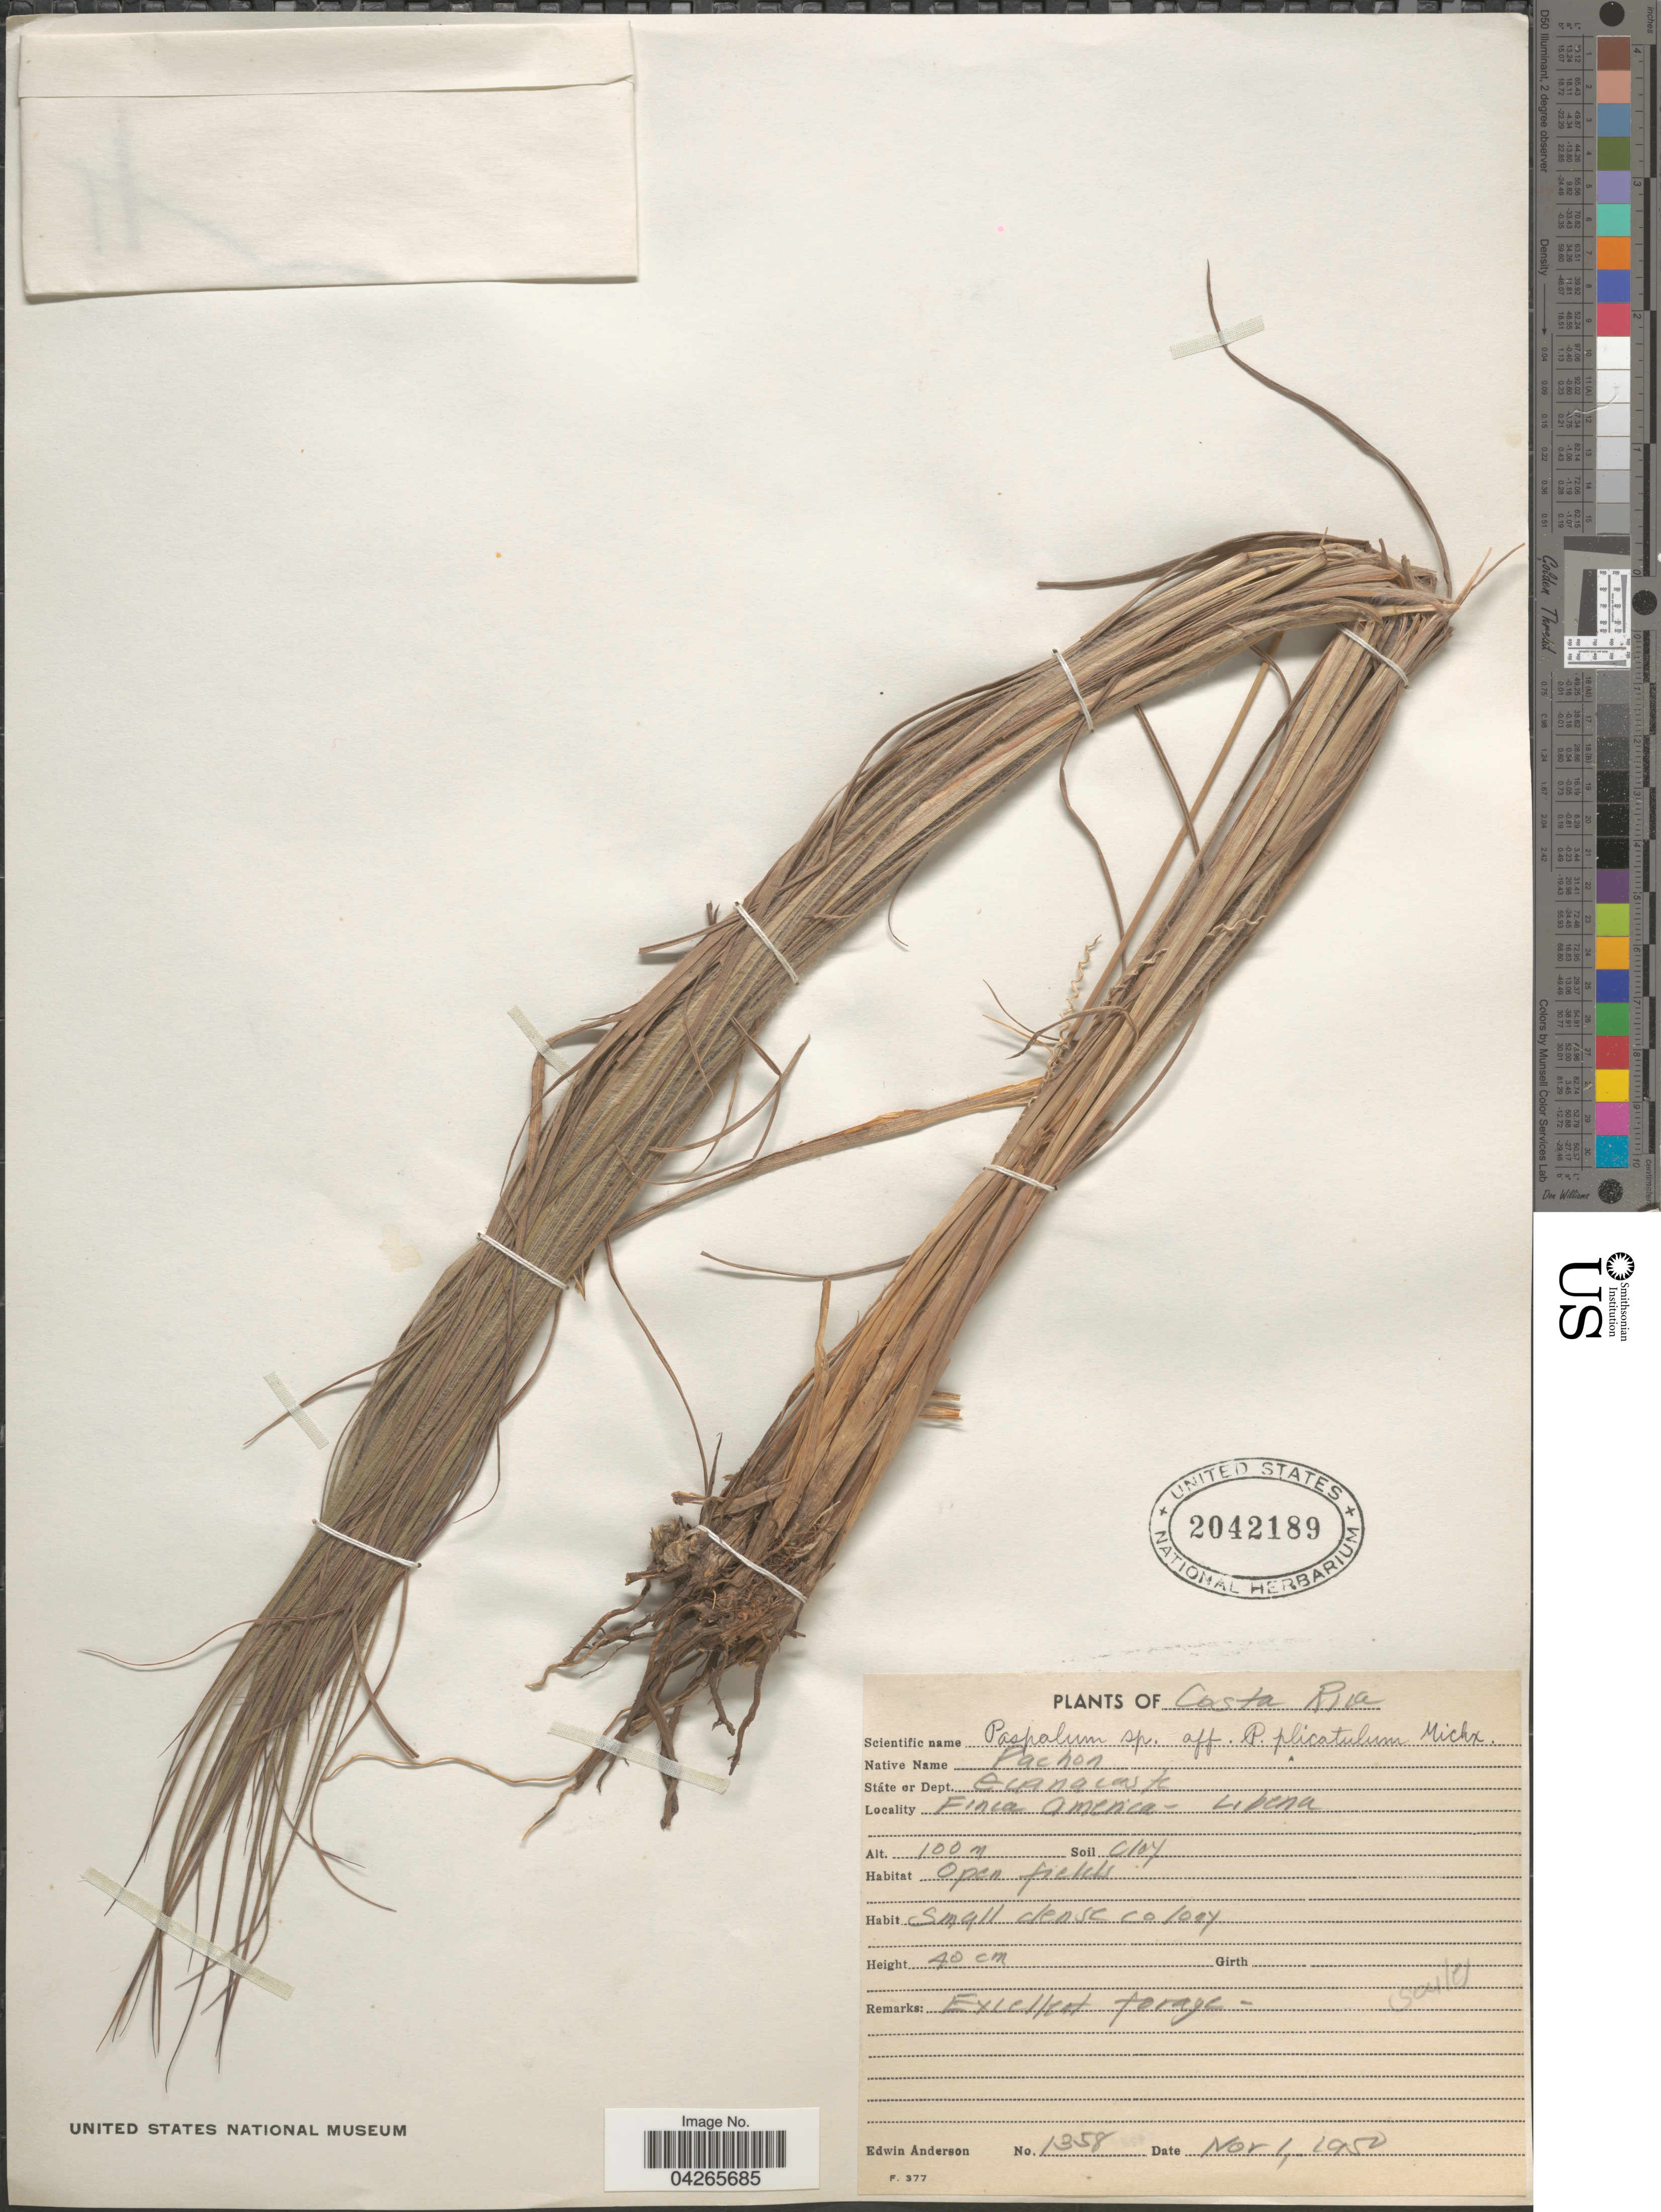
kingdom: Plantae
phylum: Tracheophyta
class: Liliopsida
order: Poales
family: Poaceae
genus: Paspalum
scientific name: Paspalum plicatulum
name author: Michx.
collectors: E. Anderson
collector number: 1358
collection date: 1950-03-01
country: Costa Rica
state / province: Guanacaste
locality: Finca America - Libena. Open fields.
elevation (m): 100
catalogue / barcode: US 2042189